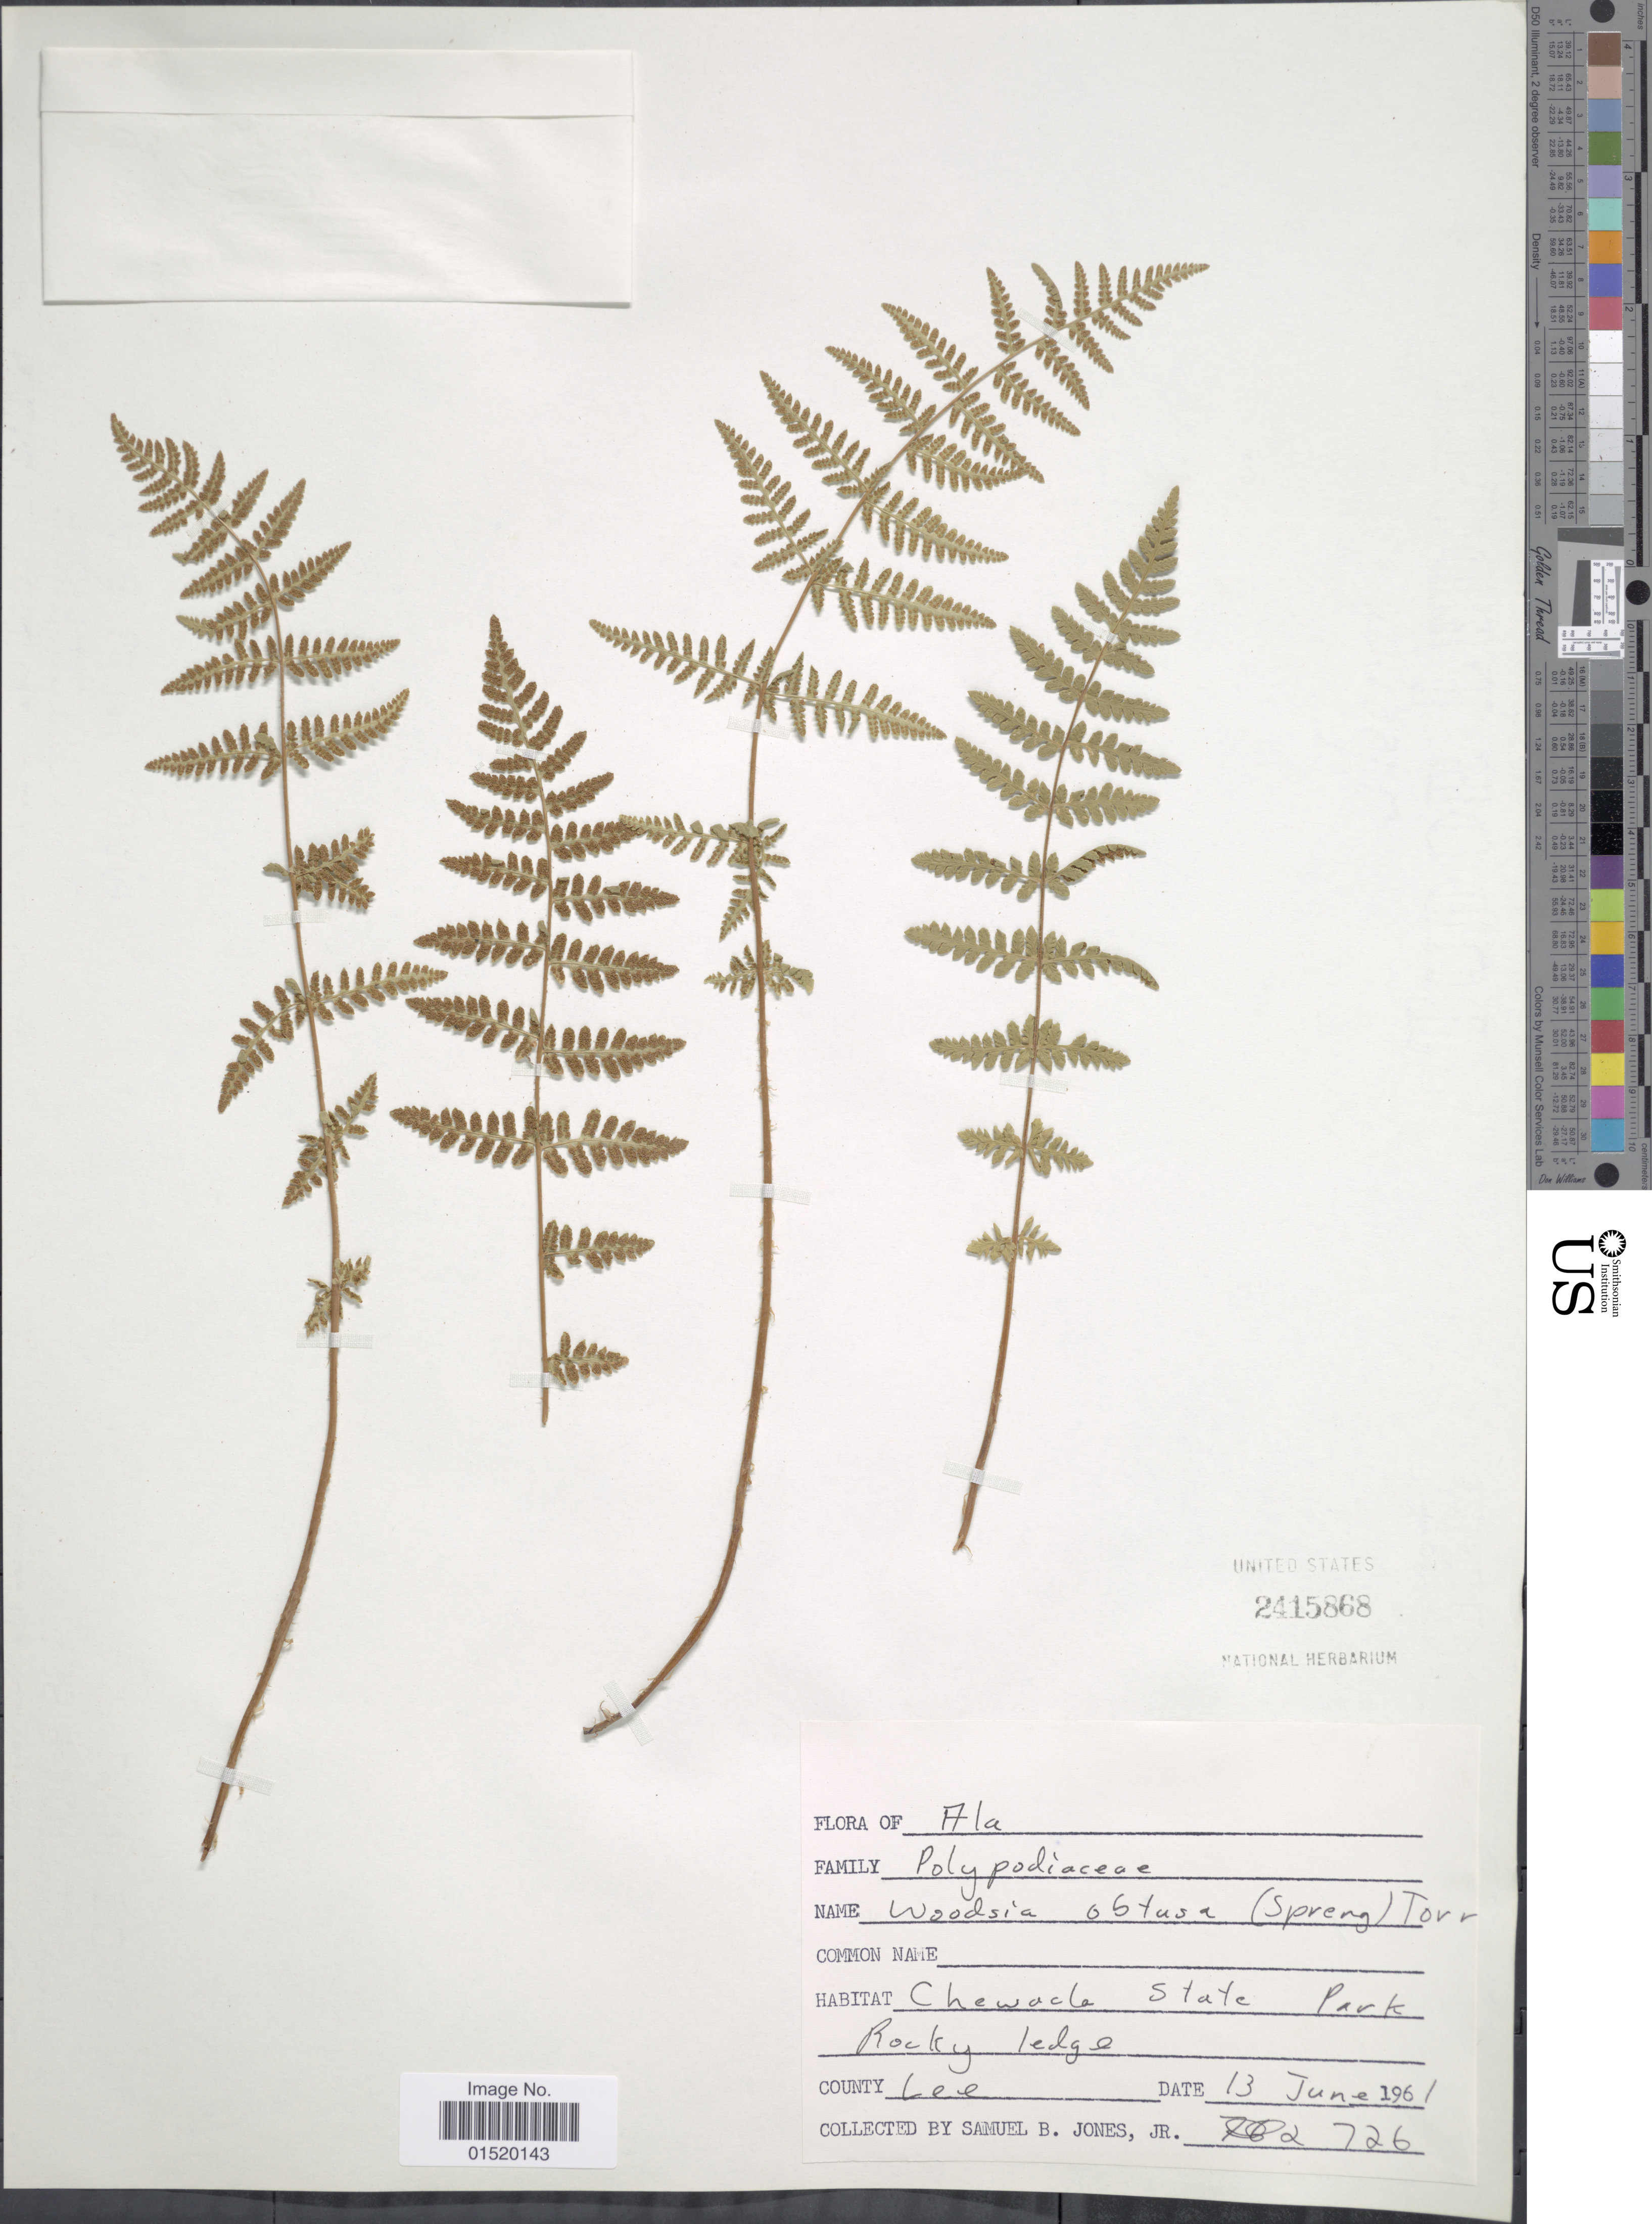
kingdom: Plantae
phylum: Tracheophyta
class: Polypodiopsida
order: Polypodiales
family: Woodsiaceae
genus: Woodsia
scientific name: Woodsia obtusa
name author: (Spreng.) Torr.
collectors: S. B. Jones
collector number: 726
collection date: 1961-06-13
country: United States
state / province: Alabama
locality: Chewacle State Park, Rocky ledge, County Lee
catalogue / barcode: US 2415868